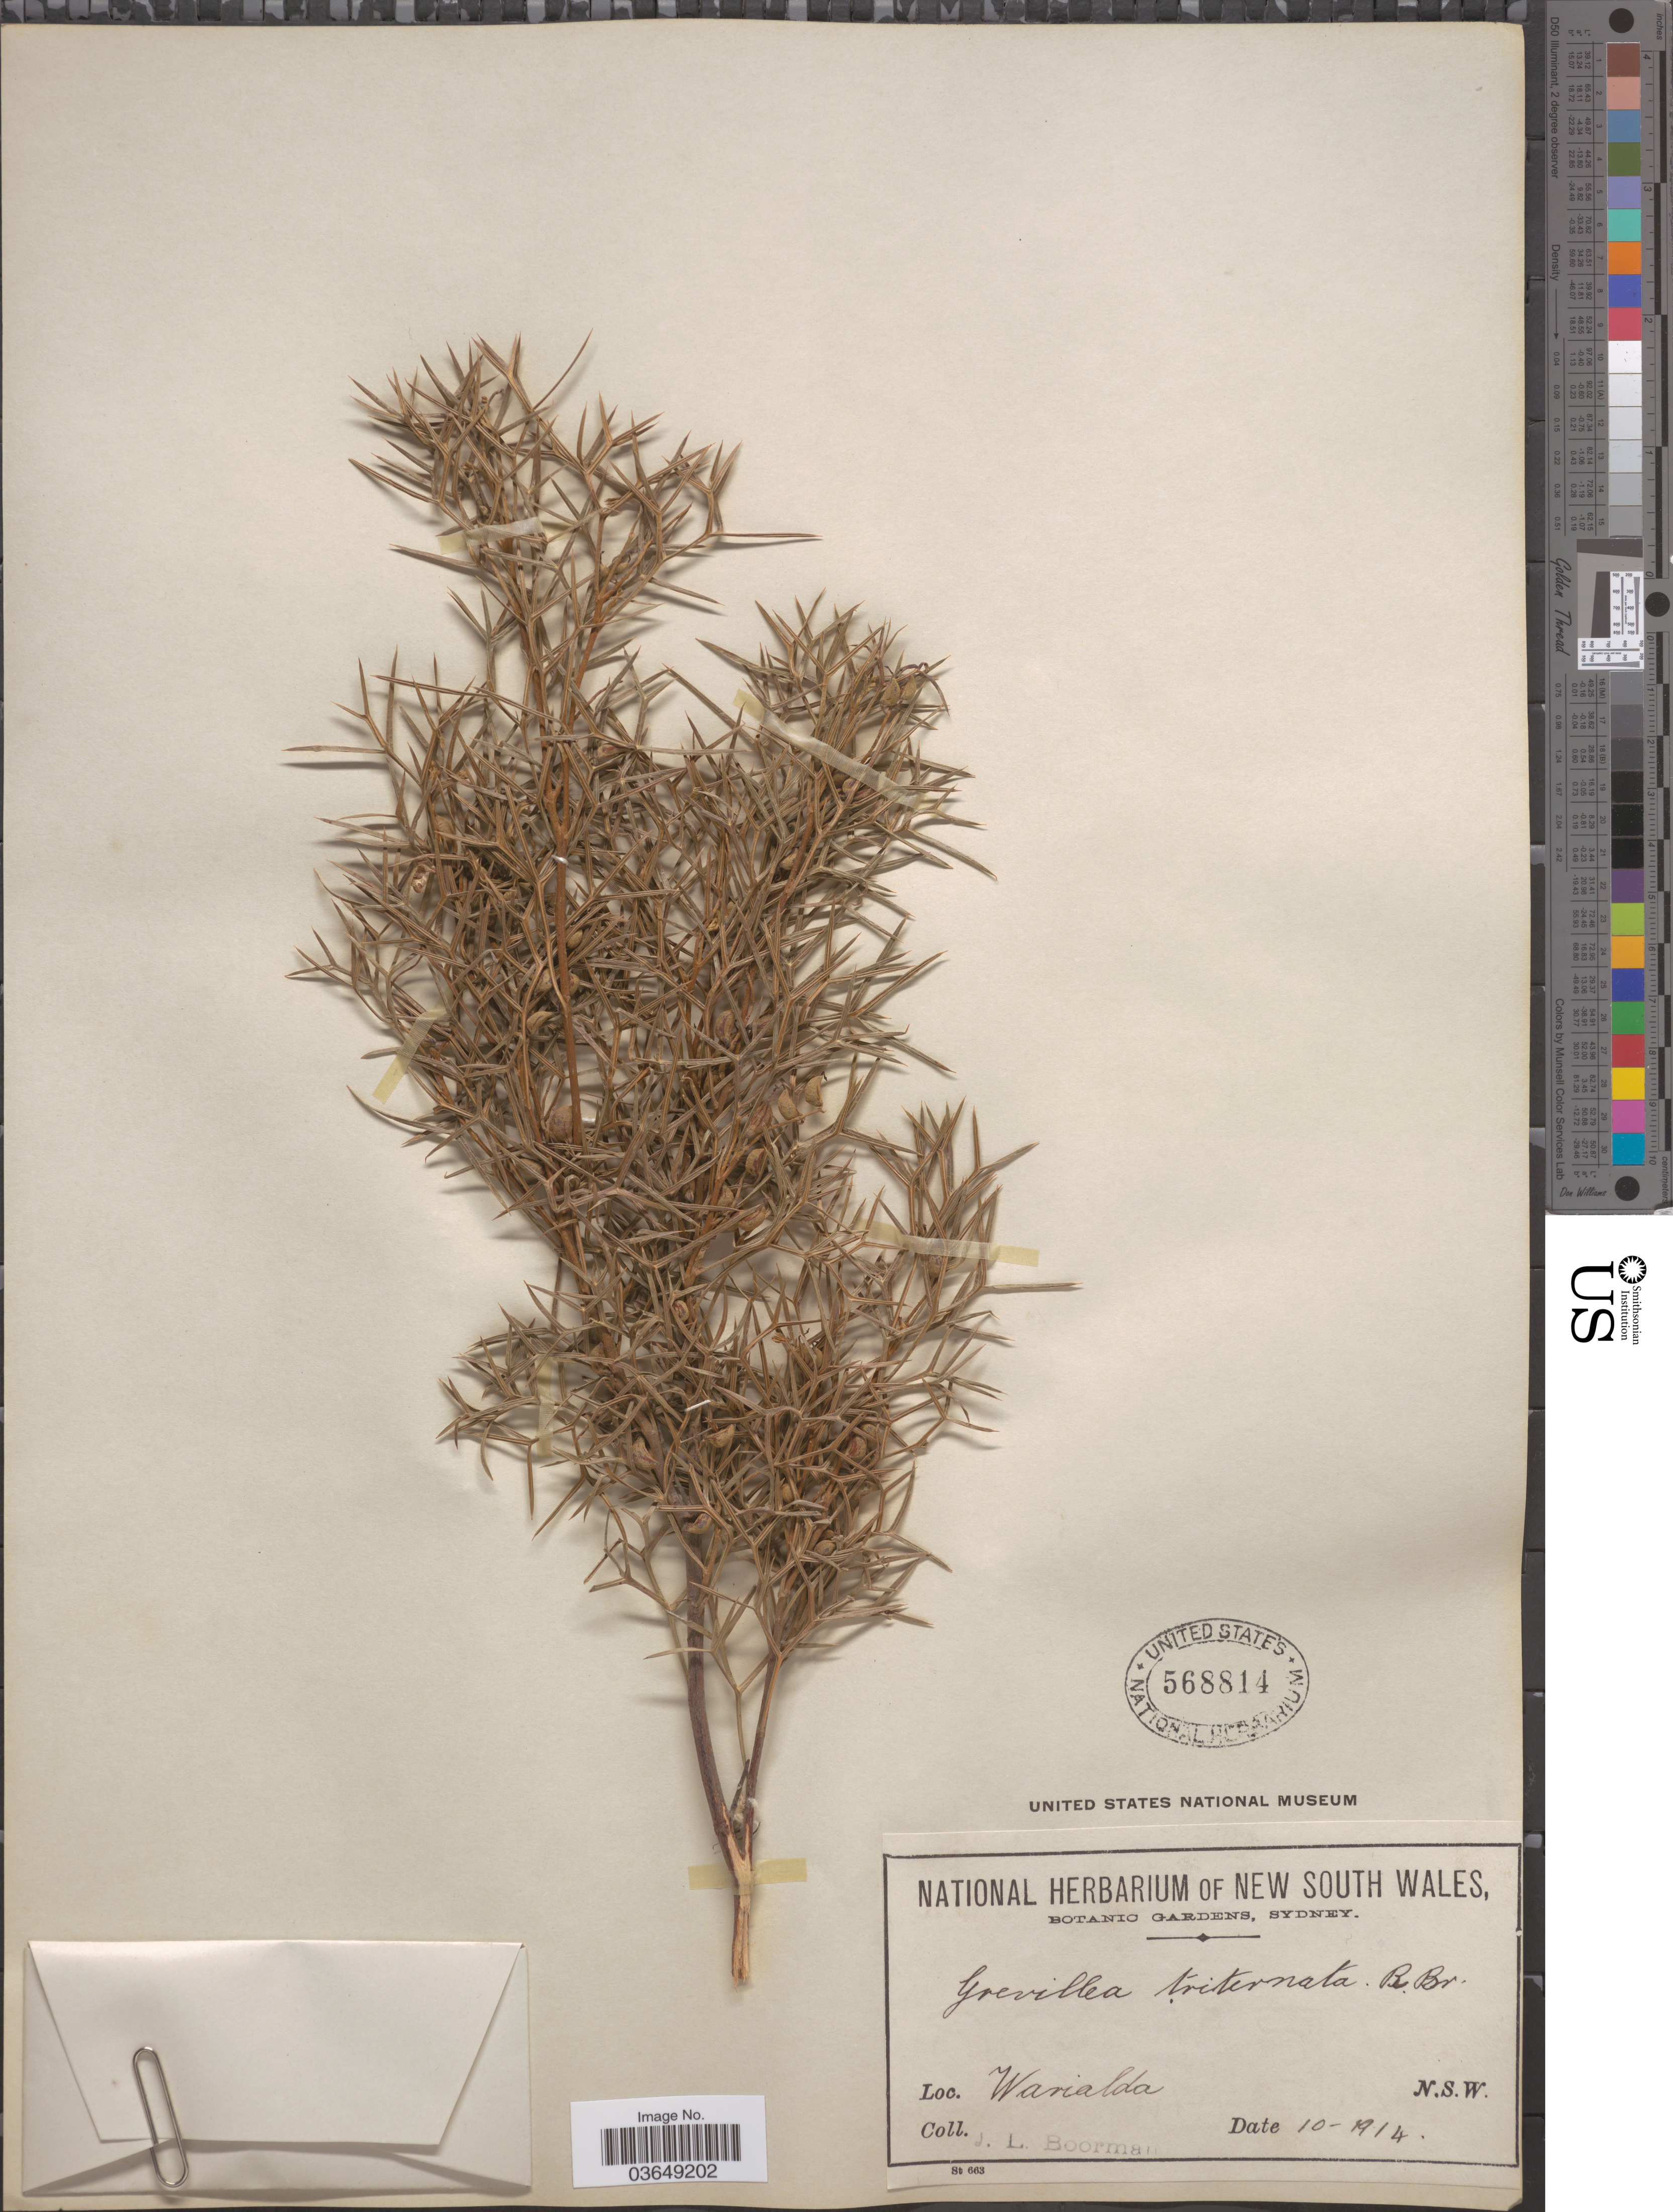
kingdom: Plantae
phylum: Tracheophyta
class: Magnoliopsida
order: Proteales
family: Proteaceae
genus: Grevillea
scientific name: Grevillea triternata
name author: R. Br.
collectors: J. Boorman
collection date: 1914-10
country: Australia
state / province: New South Wales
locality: Warialda.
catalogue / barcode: US 568814